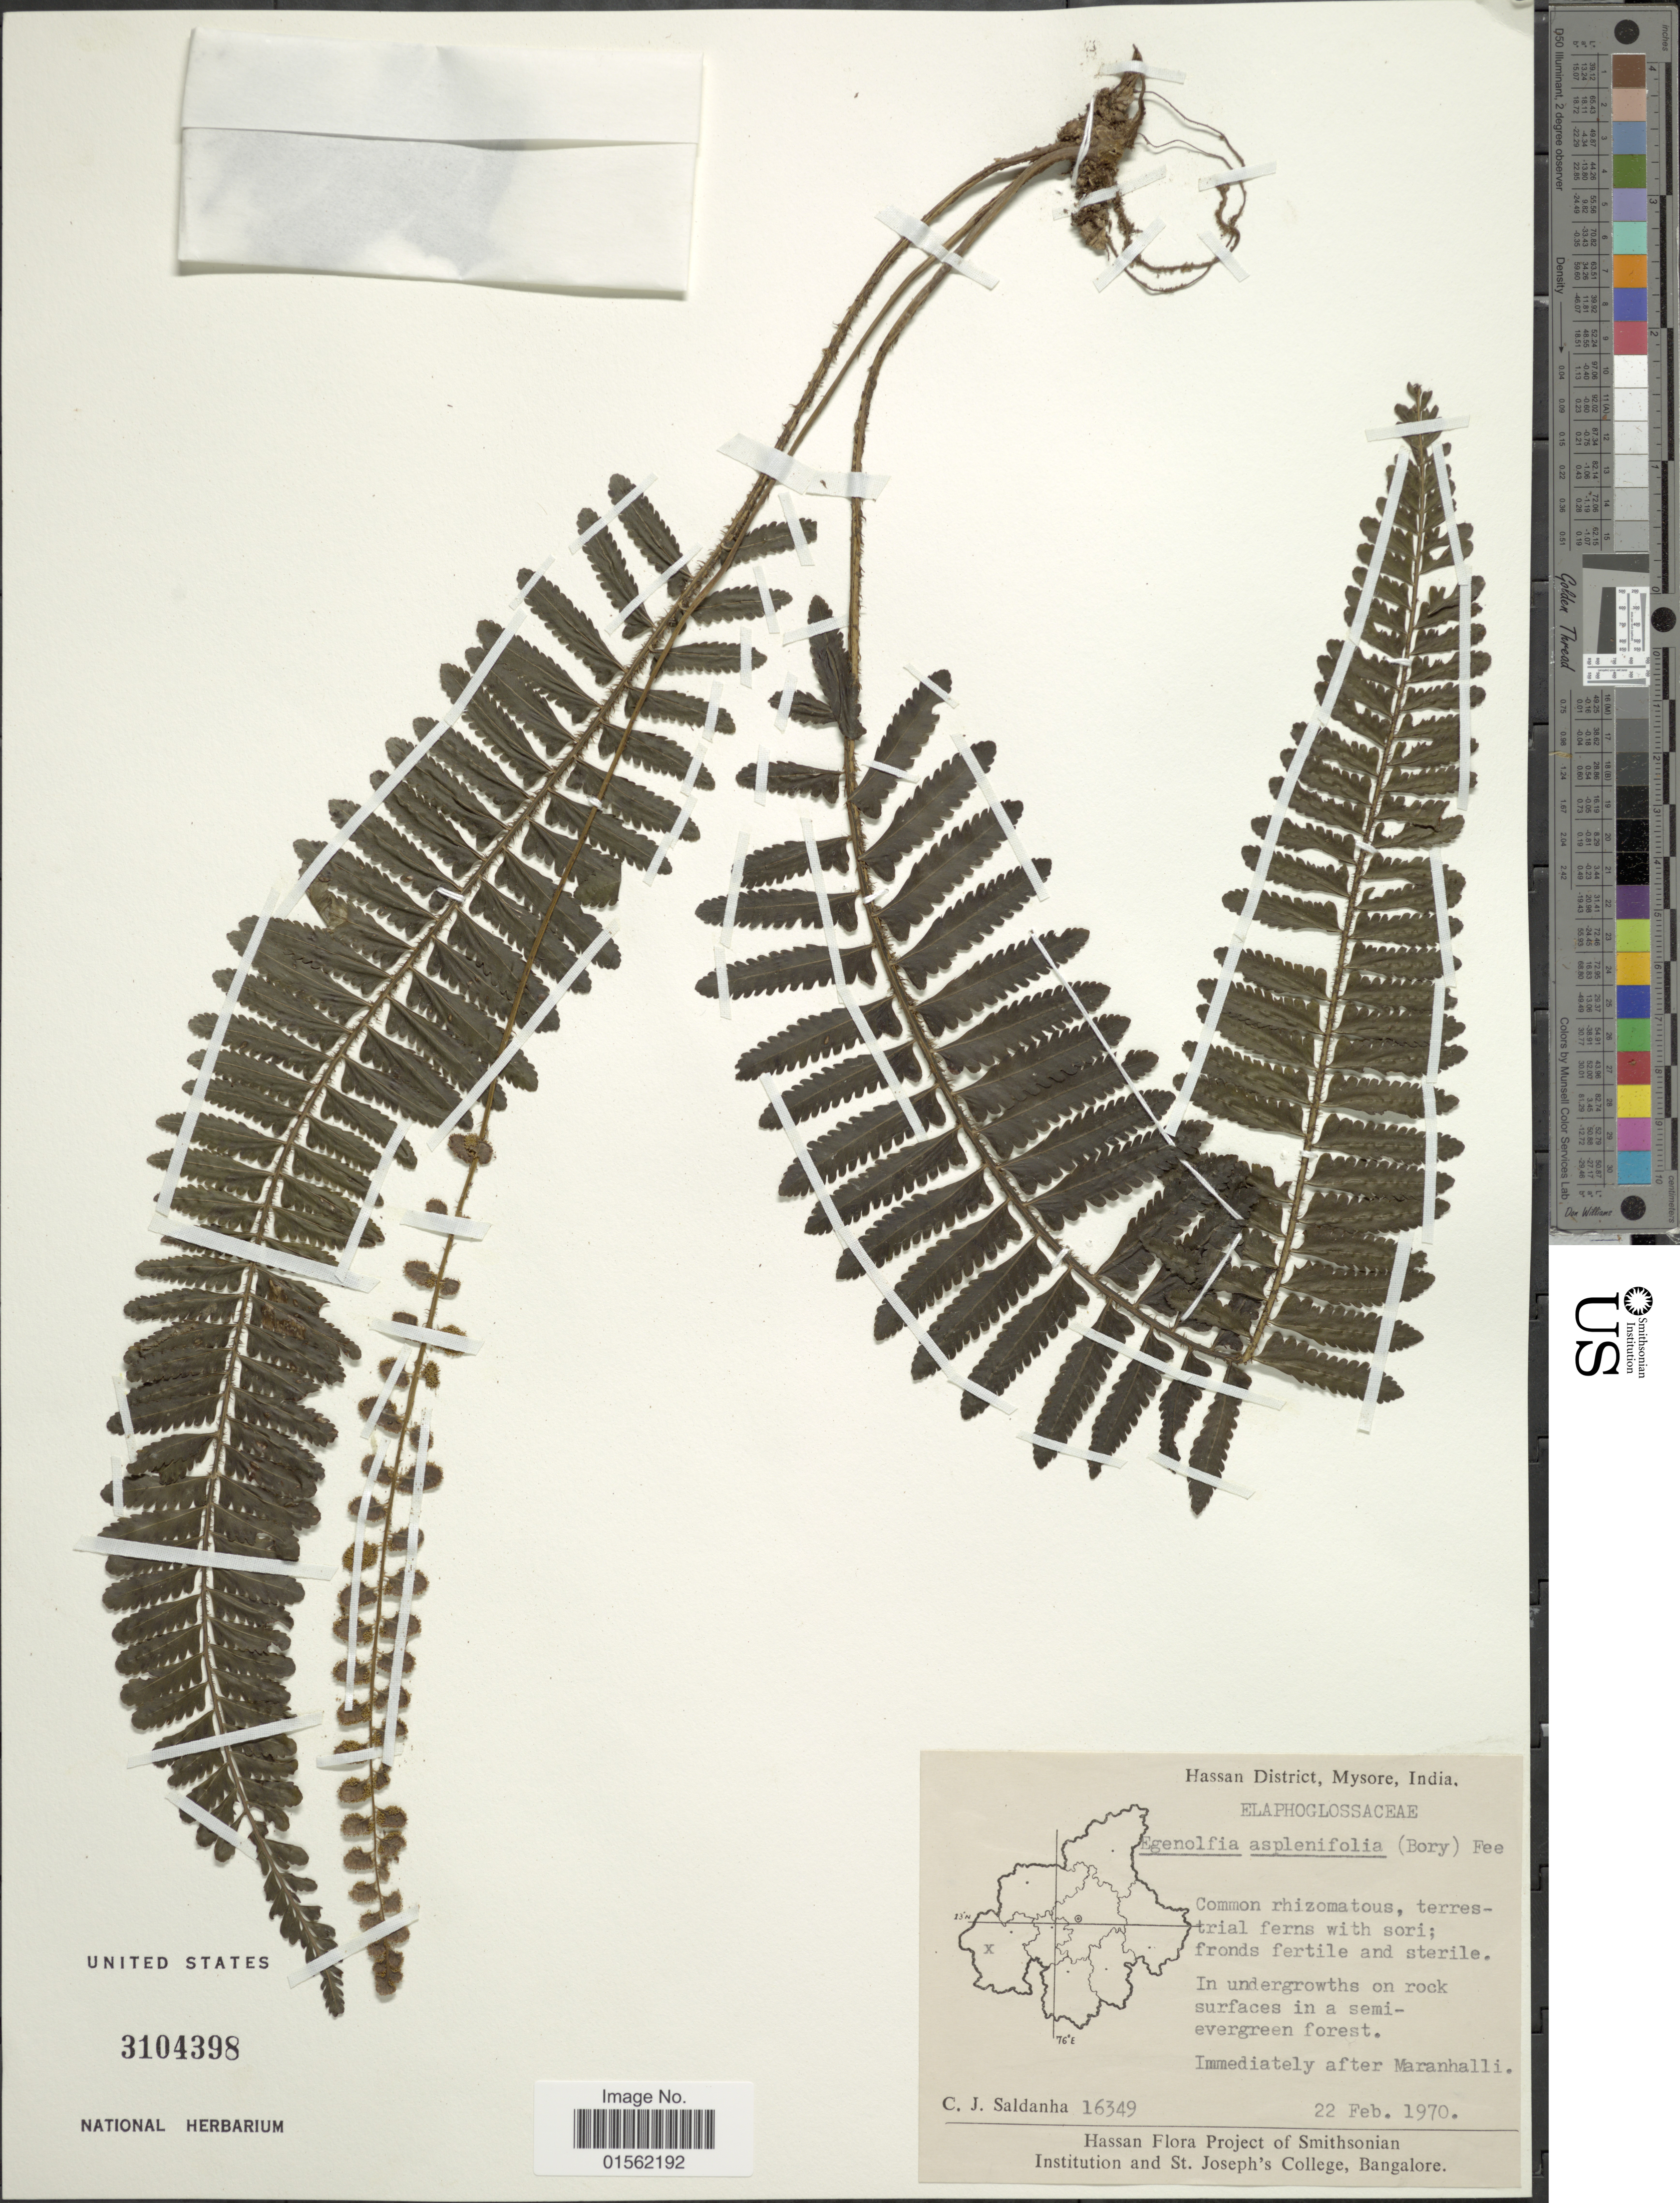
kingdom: Plantae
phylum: Tracheophyta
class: Polypodiopsida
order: Polypodiales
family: Dryopteridaceae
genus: Bolbitis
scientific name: Bolbitis appendiculata var. appendiculata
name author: (Willd.) K. Iwats.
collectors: C. J. Saldanha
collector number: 16349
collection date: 1970-02-22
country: India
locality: Hassan District, Mysore, India, immediately after Maranhalli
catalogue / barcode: US 3104398